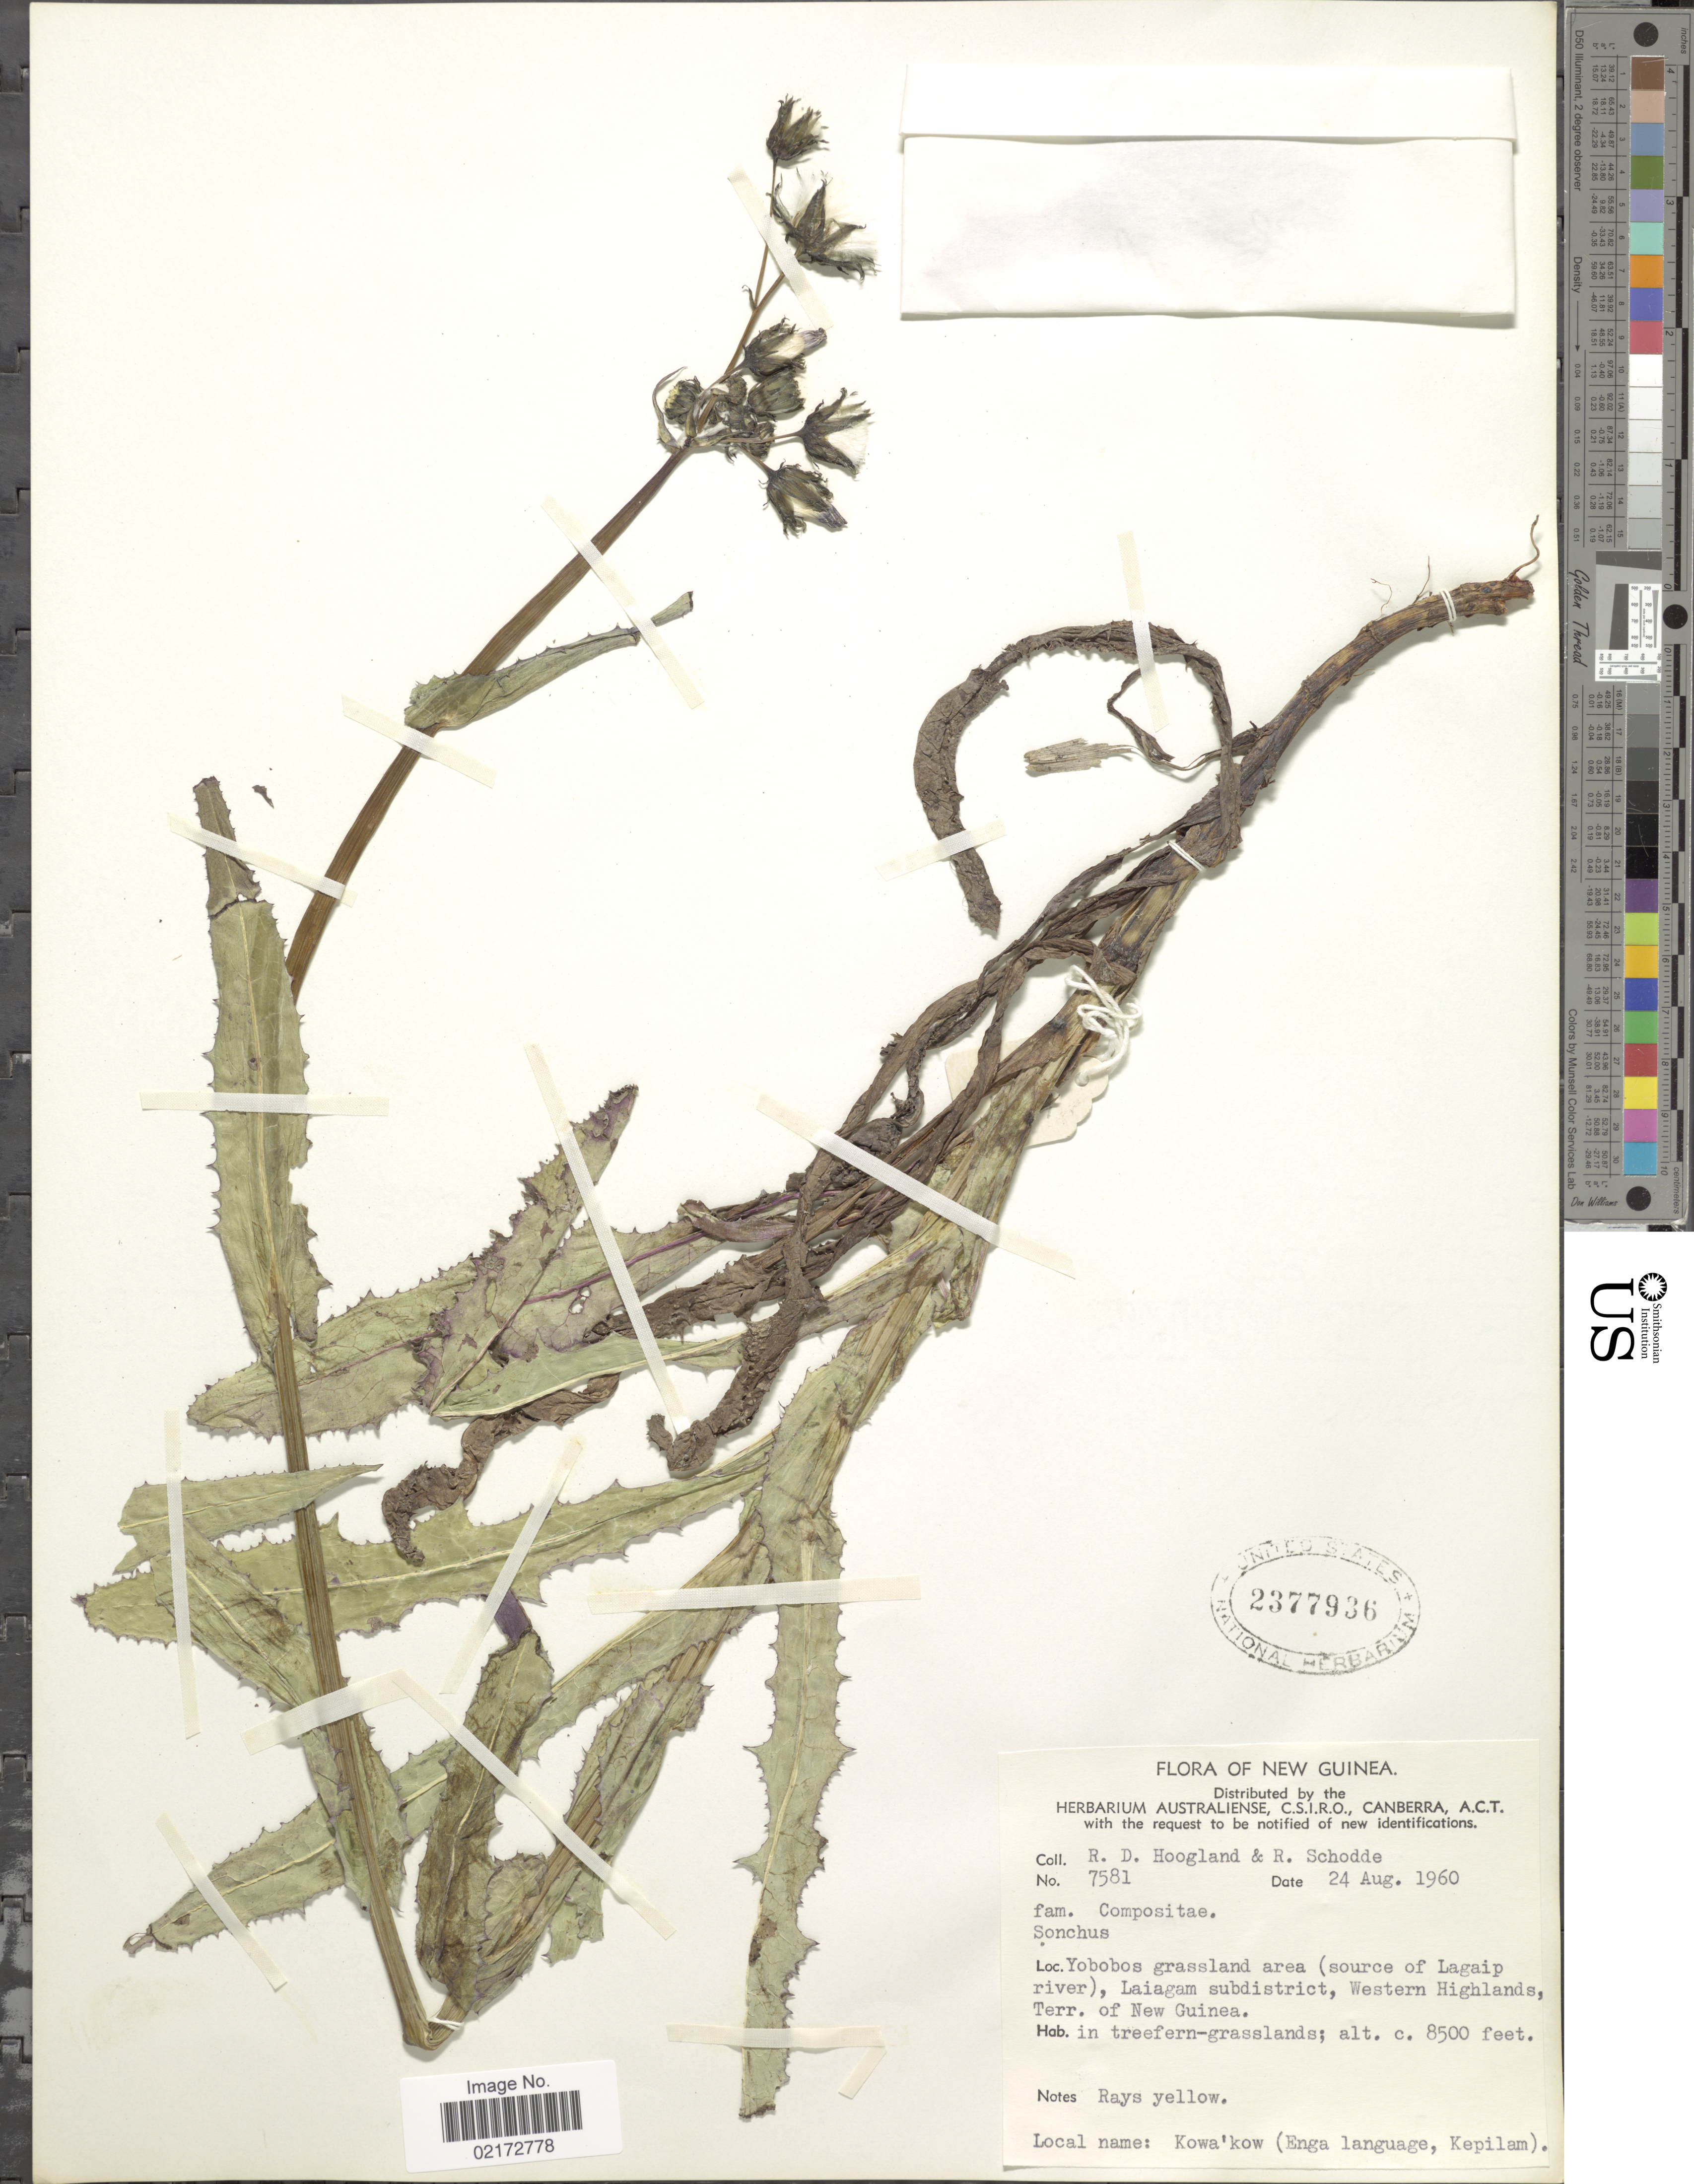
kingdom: Plantae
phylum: Tracheophyta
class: Magnoliopsida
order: Asterales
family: Asteraceae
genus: Sonchus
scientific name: Sonchus sp.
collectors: R. D. Hoogland & R. Schodde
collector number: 7581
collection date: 1960-08-24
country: Papua New Guinea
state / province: Western Highlands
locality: Yobobos grassland area (source of Lagaip river), Laiagam subdistrict, Western Highlands, Terr. of New Guinea.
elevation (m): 2591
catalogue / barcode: US 2377936